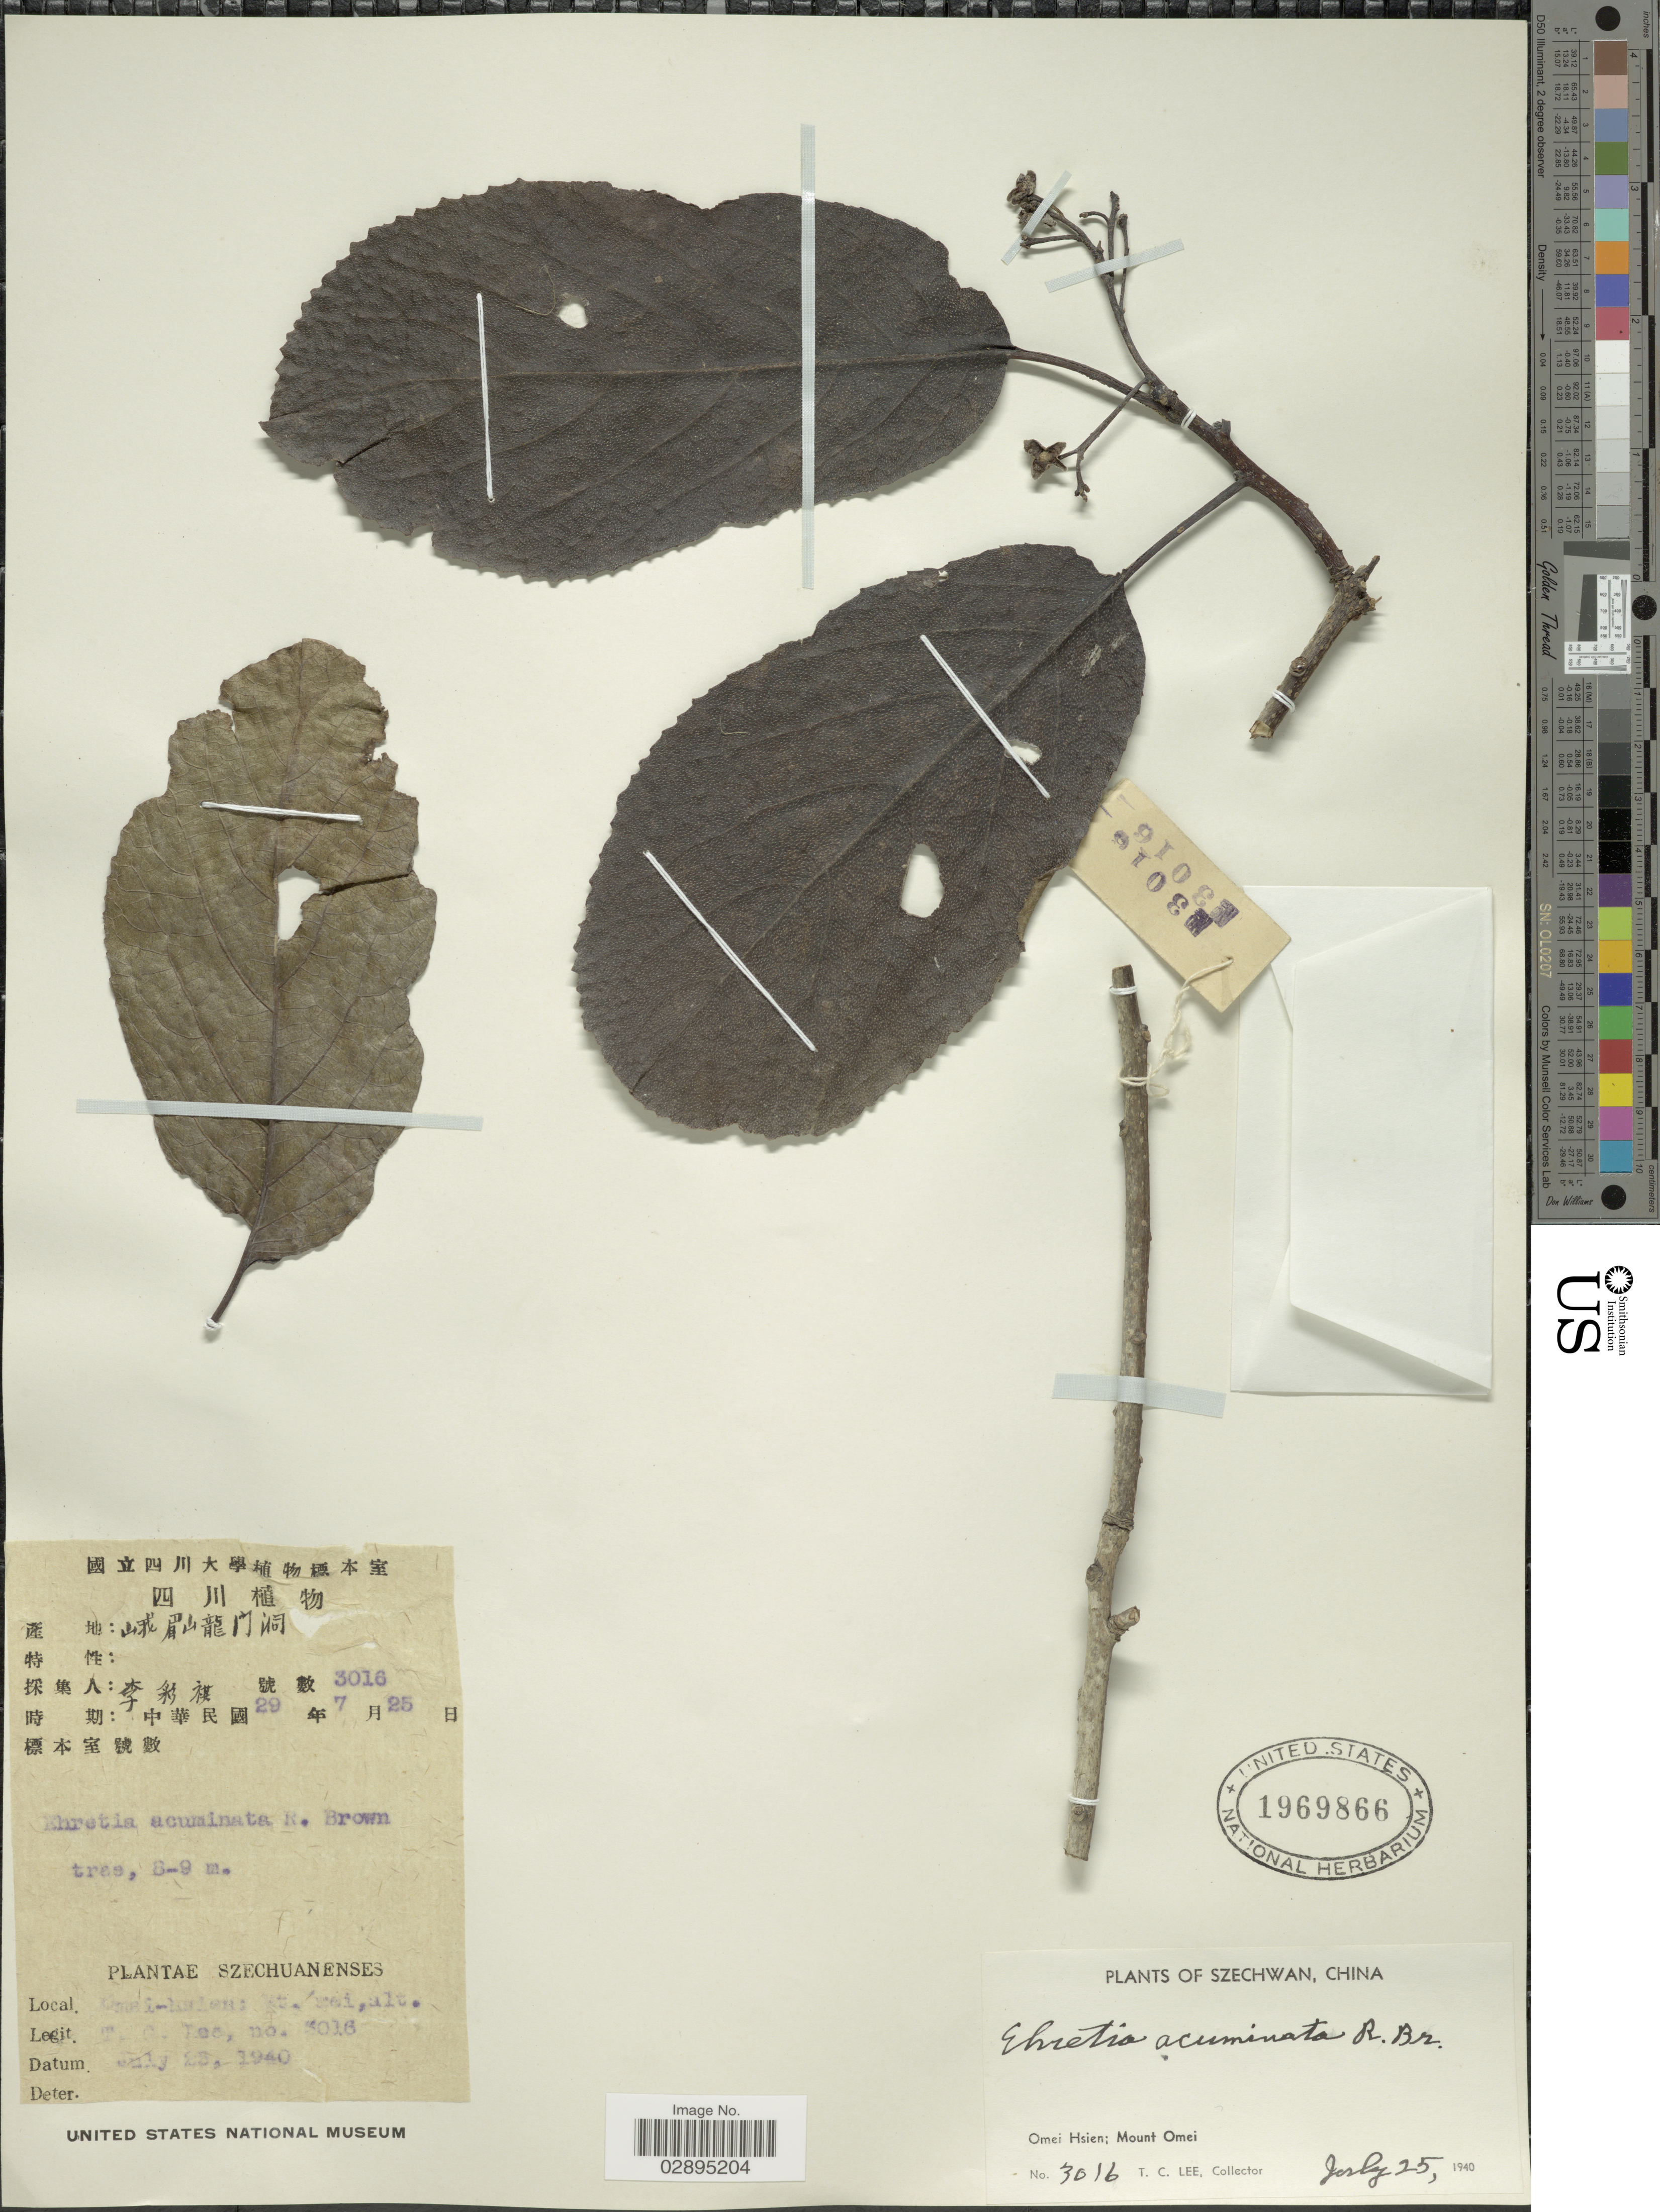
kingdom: Plantae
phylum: Tracheophyta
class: Magnoliopsida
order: Boraginales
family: Ehretiaceae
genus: Ehretia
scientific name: Ehretia acuminata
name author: R. Br.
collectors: T. Lee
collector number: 3016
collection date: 1940-07-25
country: China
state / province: Sichuan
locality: Szechwan. Omei Hsien; Mount Omei.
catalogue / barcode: US 1969866